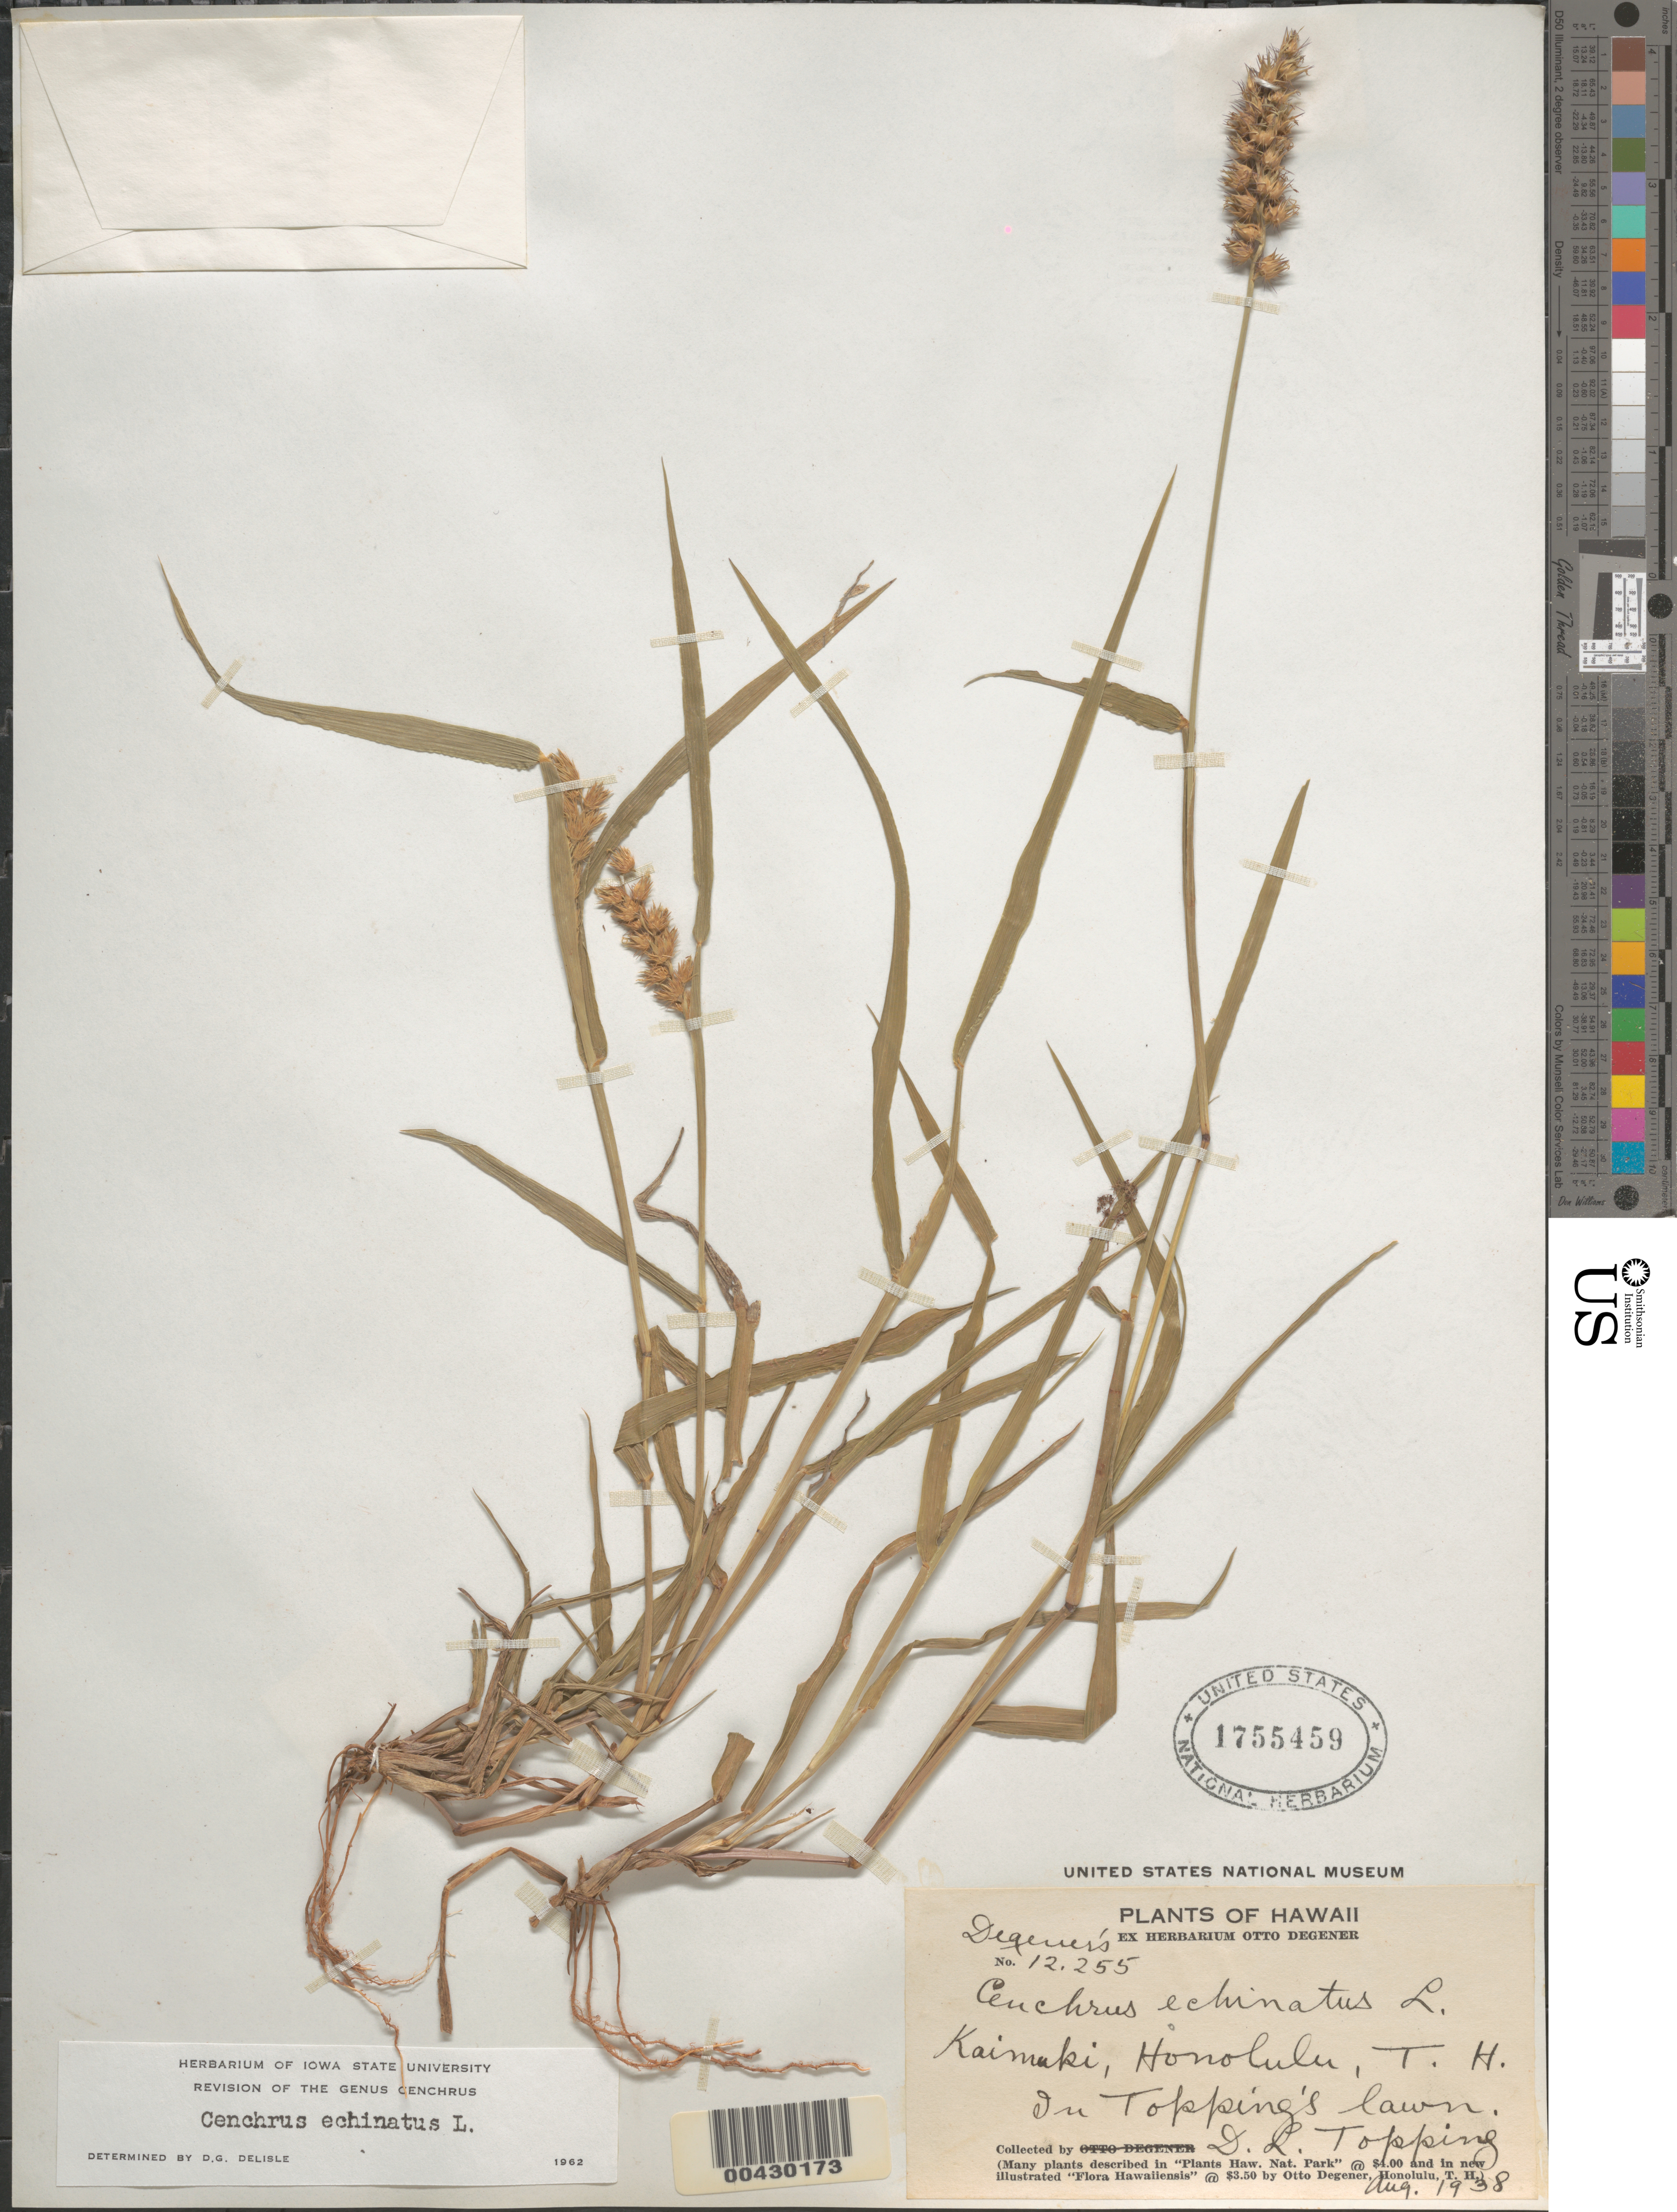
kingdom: Plantae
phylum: Tracheophyta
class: Liliopsida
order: Poales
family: Poaceae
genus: Cenchrus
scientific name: Cenchrus echinatus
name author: L.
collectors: D. L. Topping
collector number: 12255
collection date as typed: Aug 1938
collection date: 1938-08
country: United States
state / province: Hawaii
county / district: Honolulu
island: Oahu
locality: Kaimuki, Honolulu. In Topping's lawn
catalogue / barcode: US 1755459